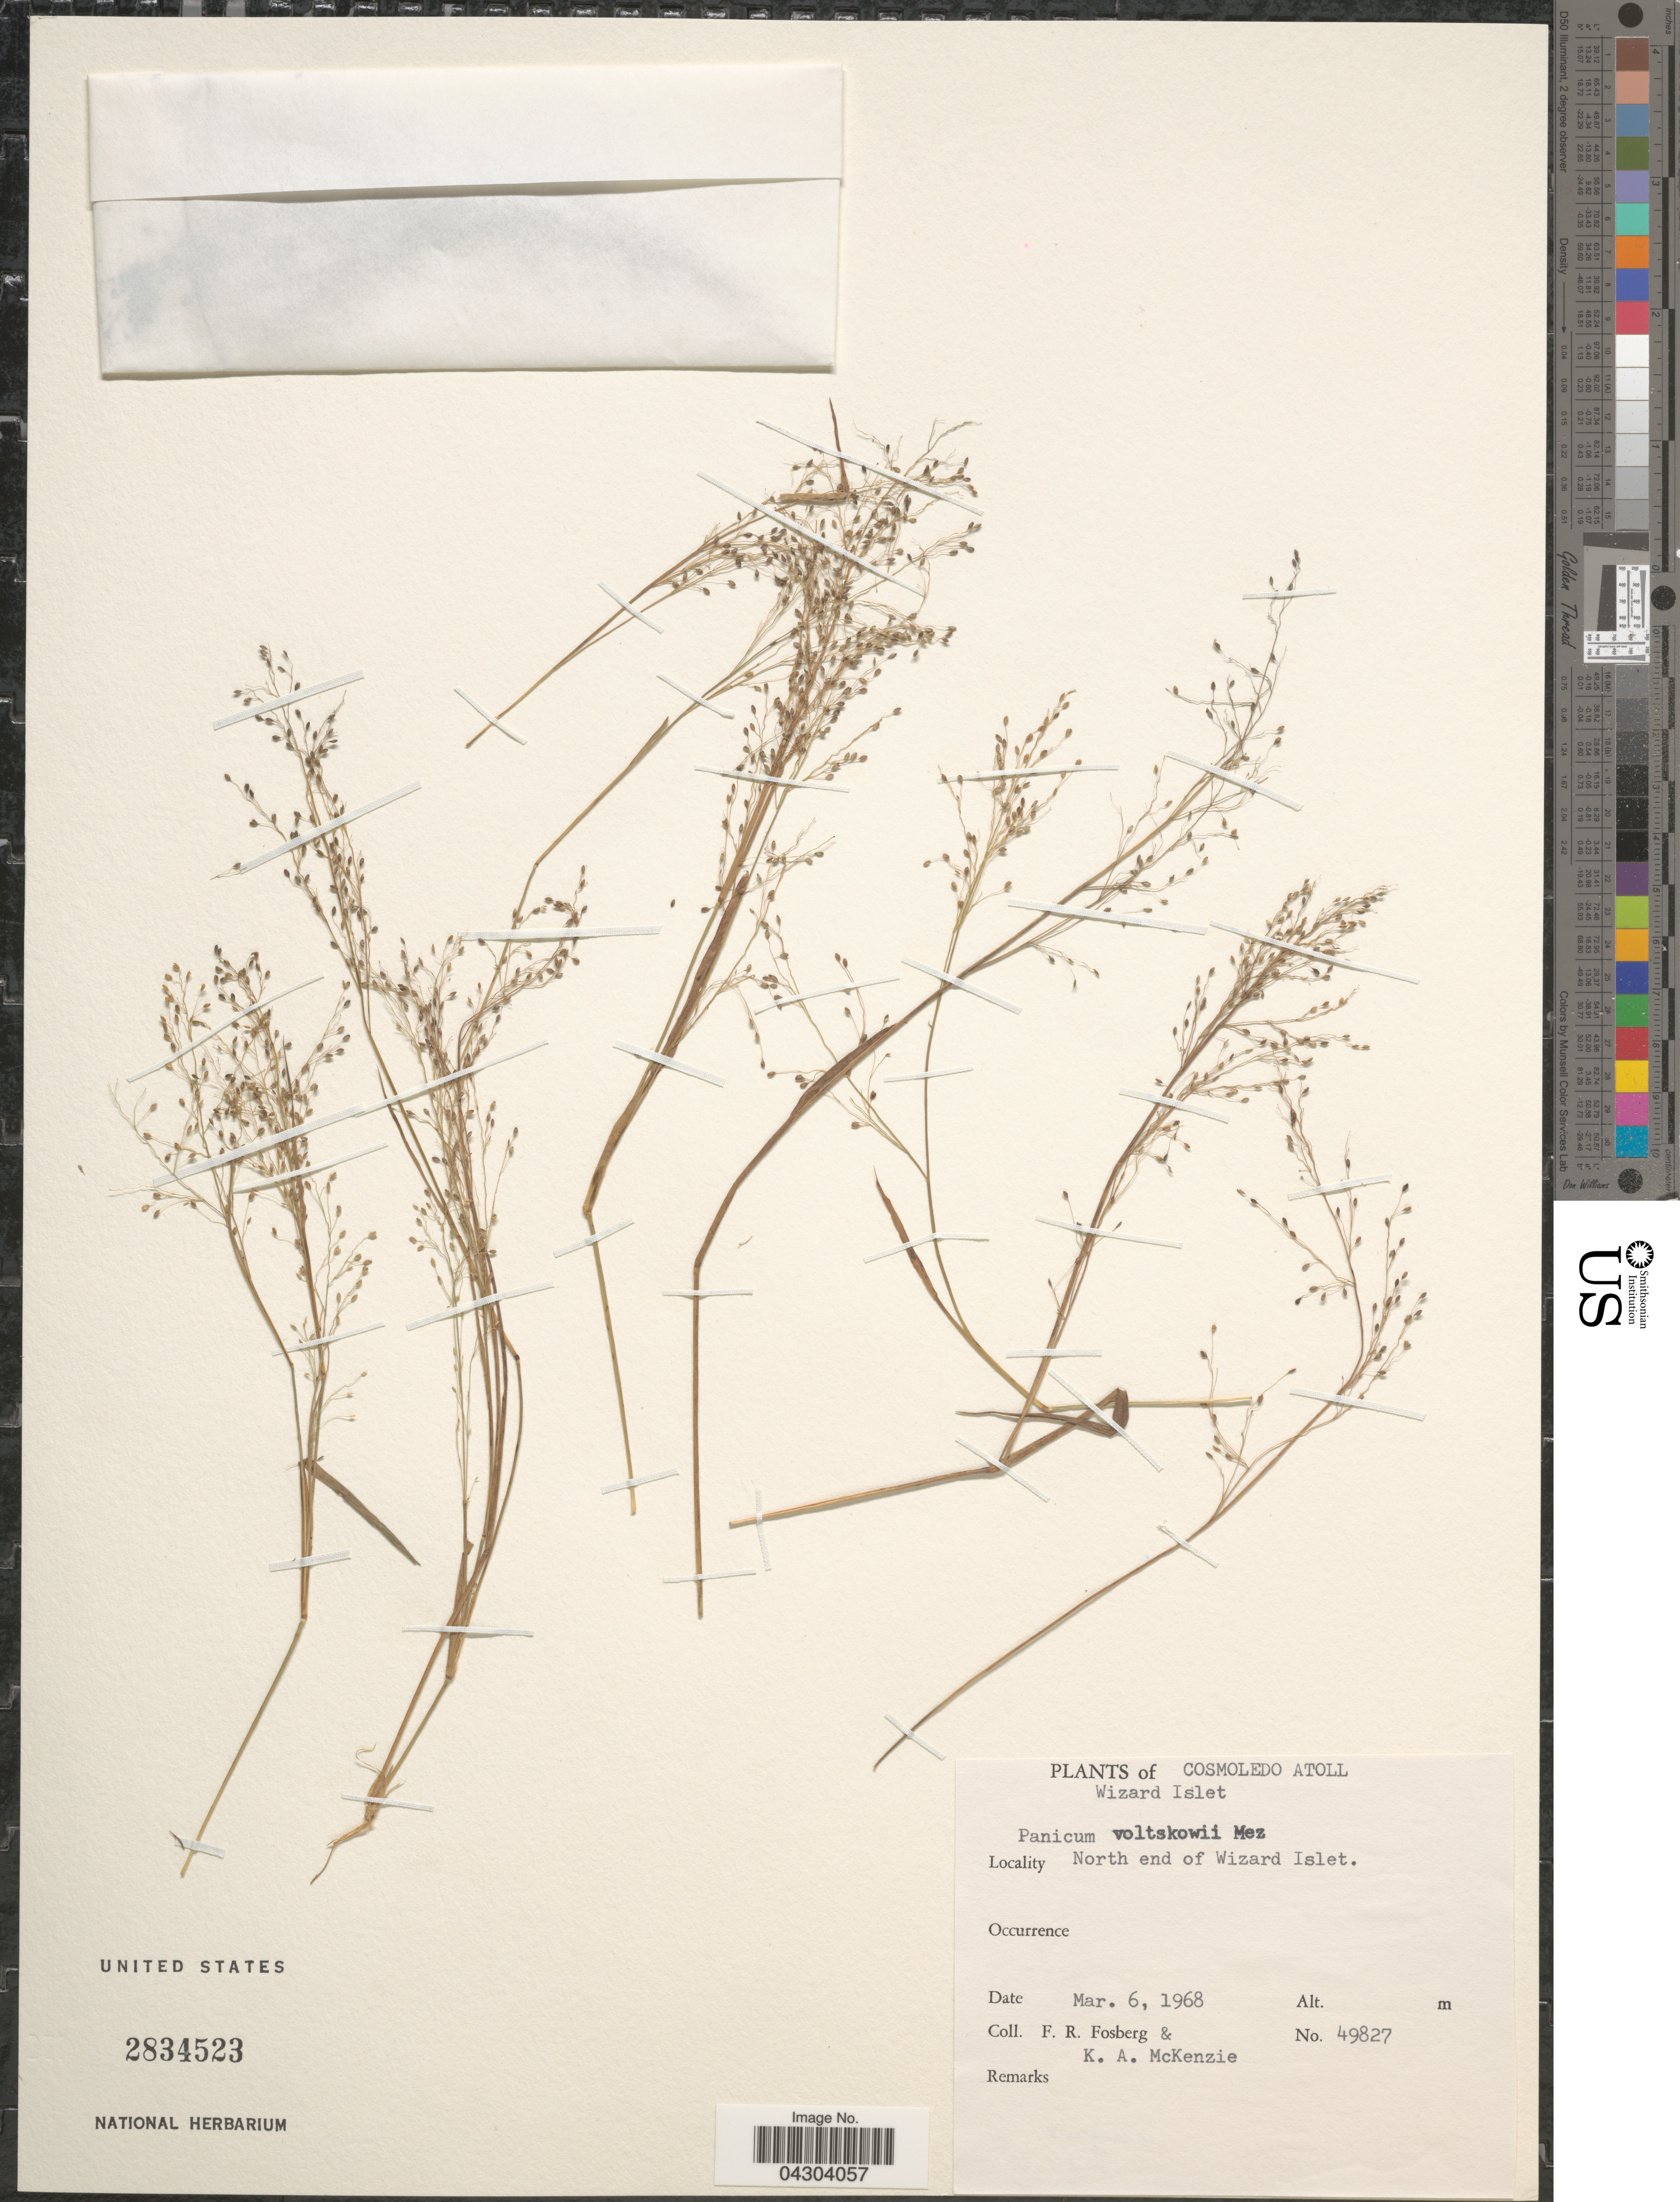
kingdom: Plantae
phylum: Tracheophyta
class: Liliopsida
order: Poales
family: Poaceae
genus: Panicum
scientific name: Panicum voeltzkowii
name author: Mez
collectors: F. R. Fosberg & K. McKenzie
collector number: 49827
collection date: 1968-03-06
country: Seychelles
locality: Cosmoledo Atoll. Wizard Islet. North end of Wizard Islet.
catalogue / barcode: US 2834523